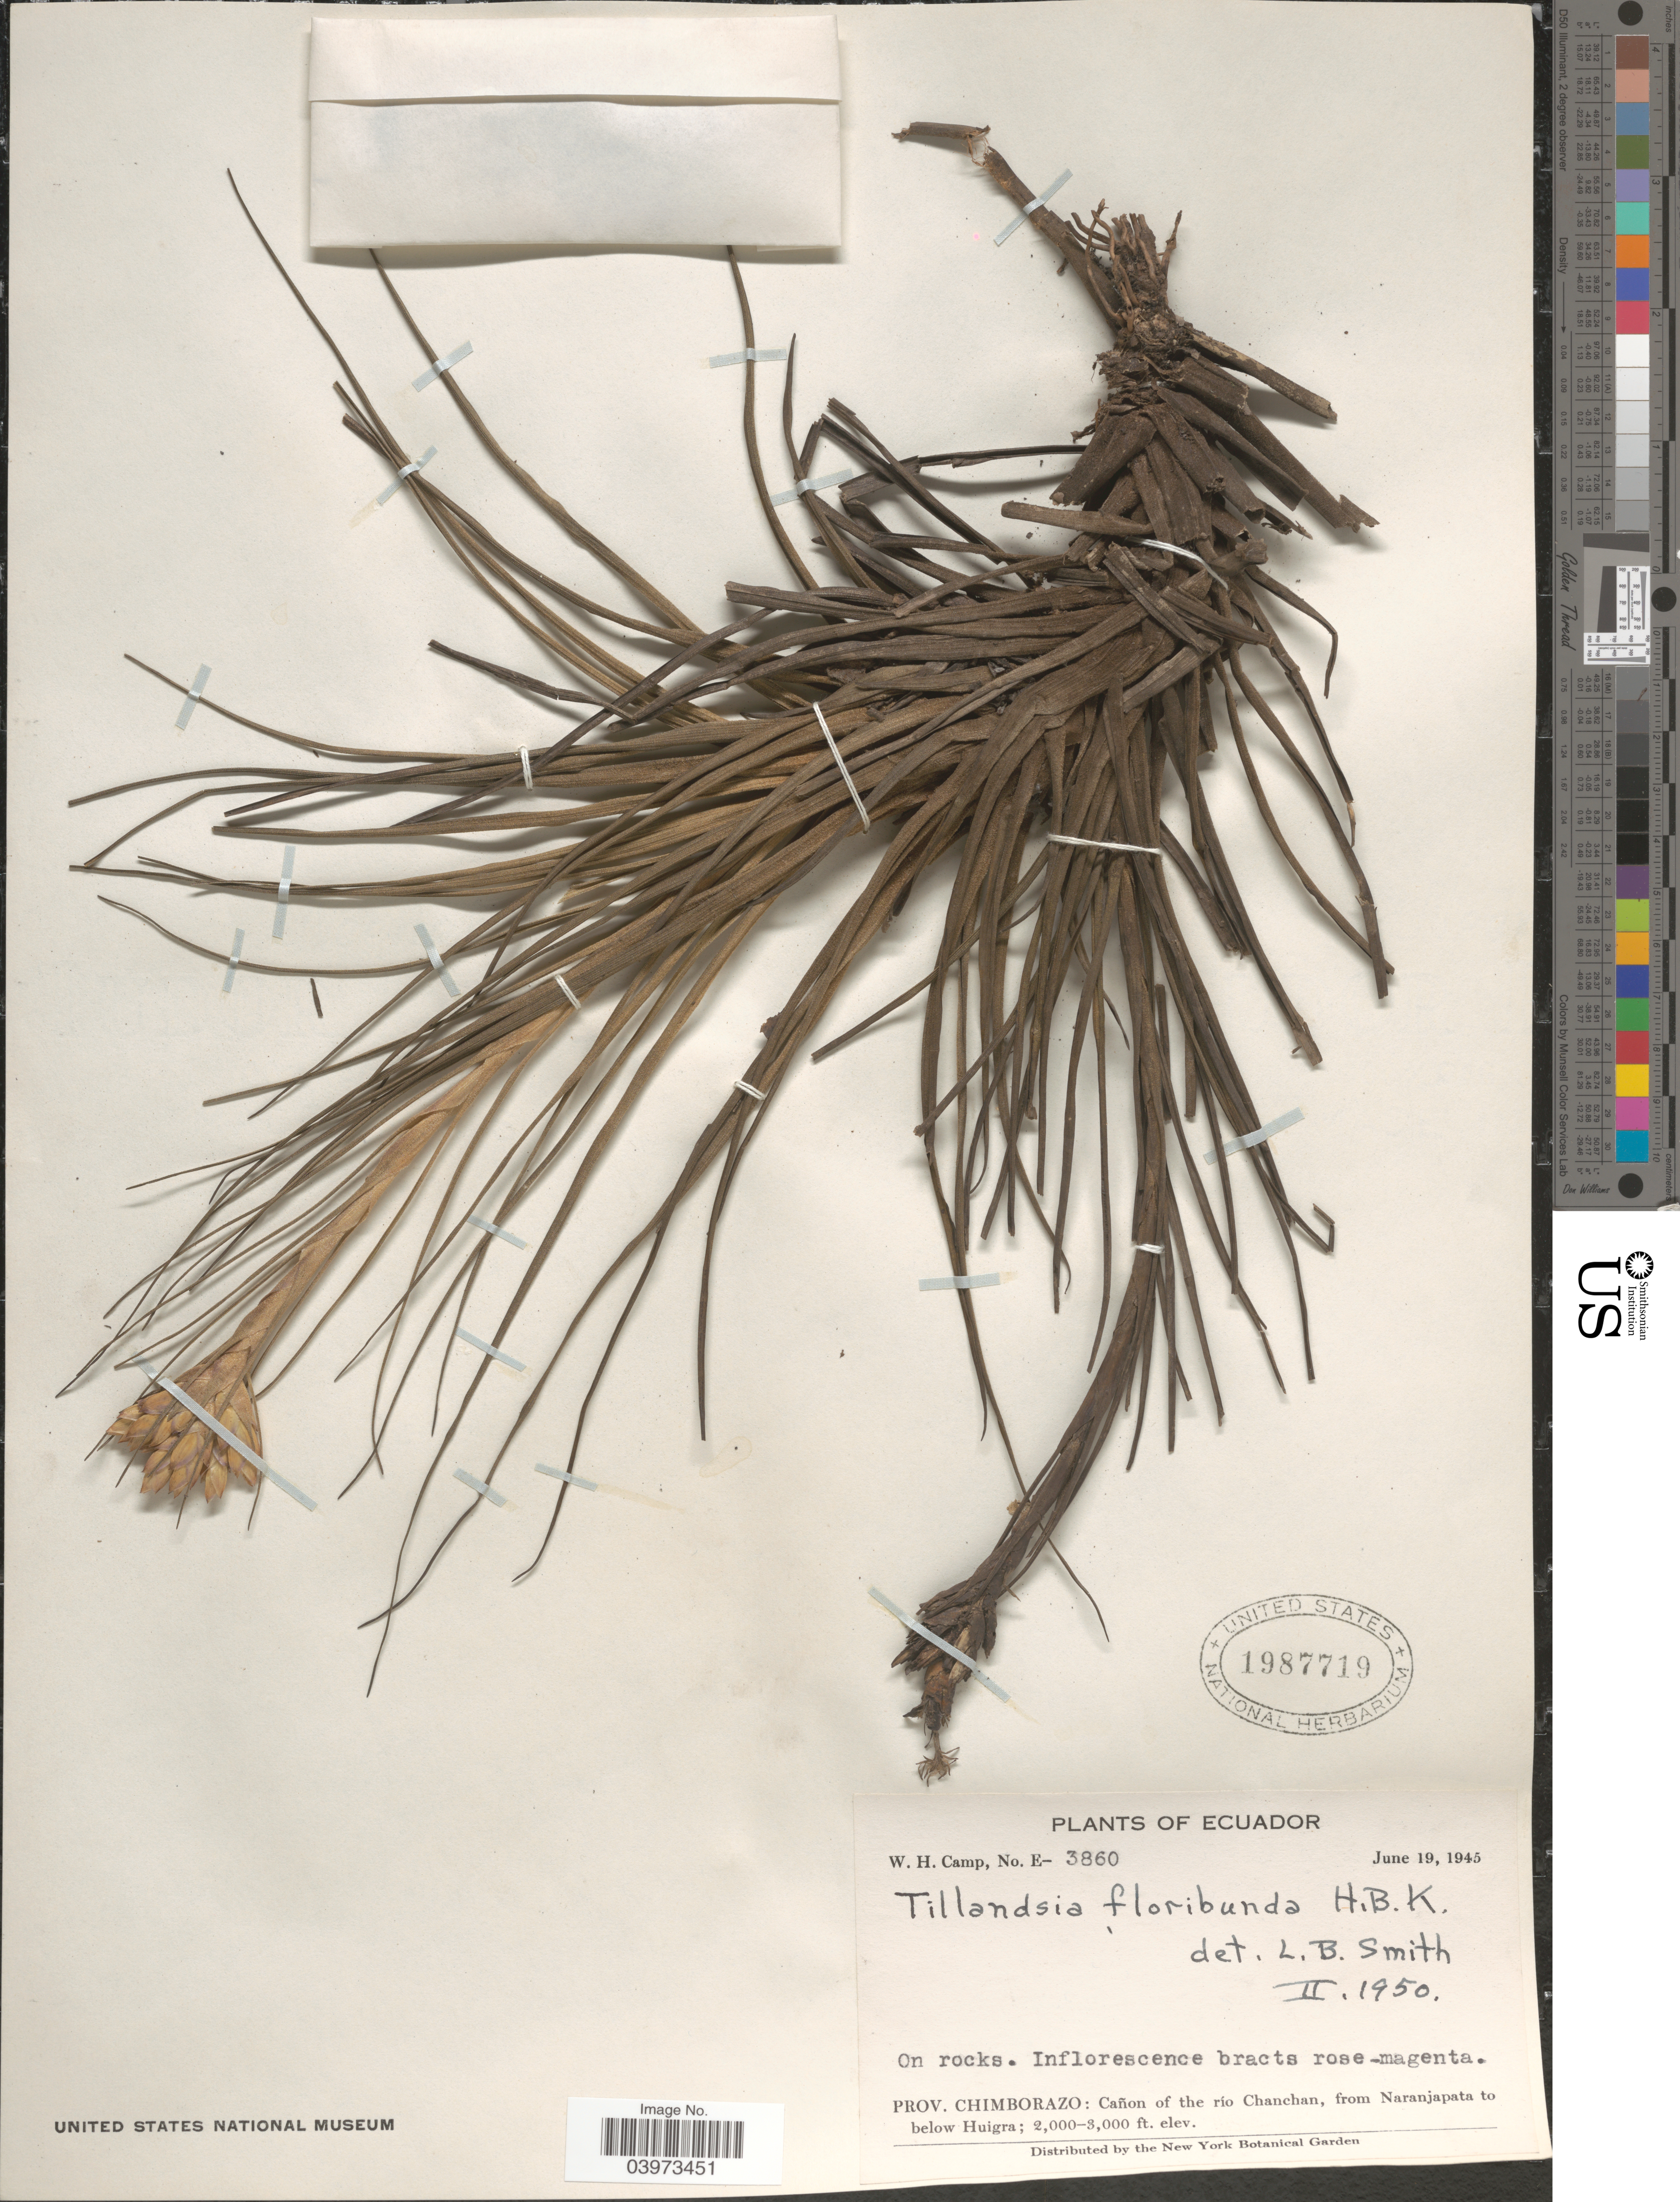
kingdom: Plantae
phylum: Tracheophyta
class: Liliopsida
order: Poales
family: Bromeliaceae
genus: Tillandsia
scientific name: Tillandsia floribunda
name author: Kunth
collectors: W. H. Camp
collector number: E-3860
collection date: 1945-06-19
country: Ecuador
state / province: Chimborazo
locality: Cañon of the río Chanchan, from Naranjapata to below Huigra.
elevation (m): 610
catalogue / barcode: US 1987719